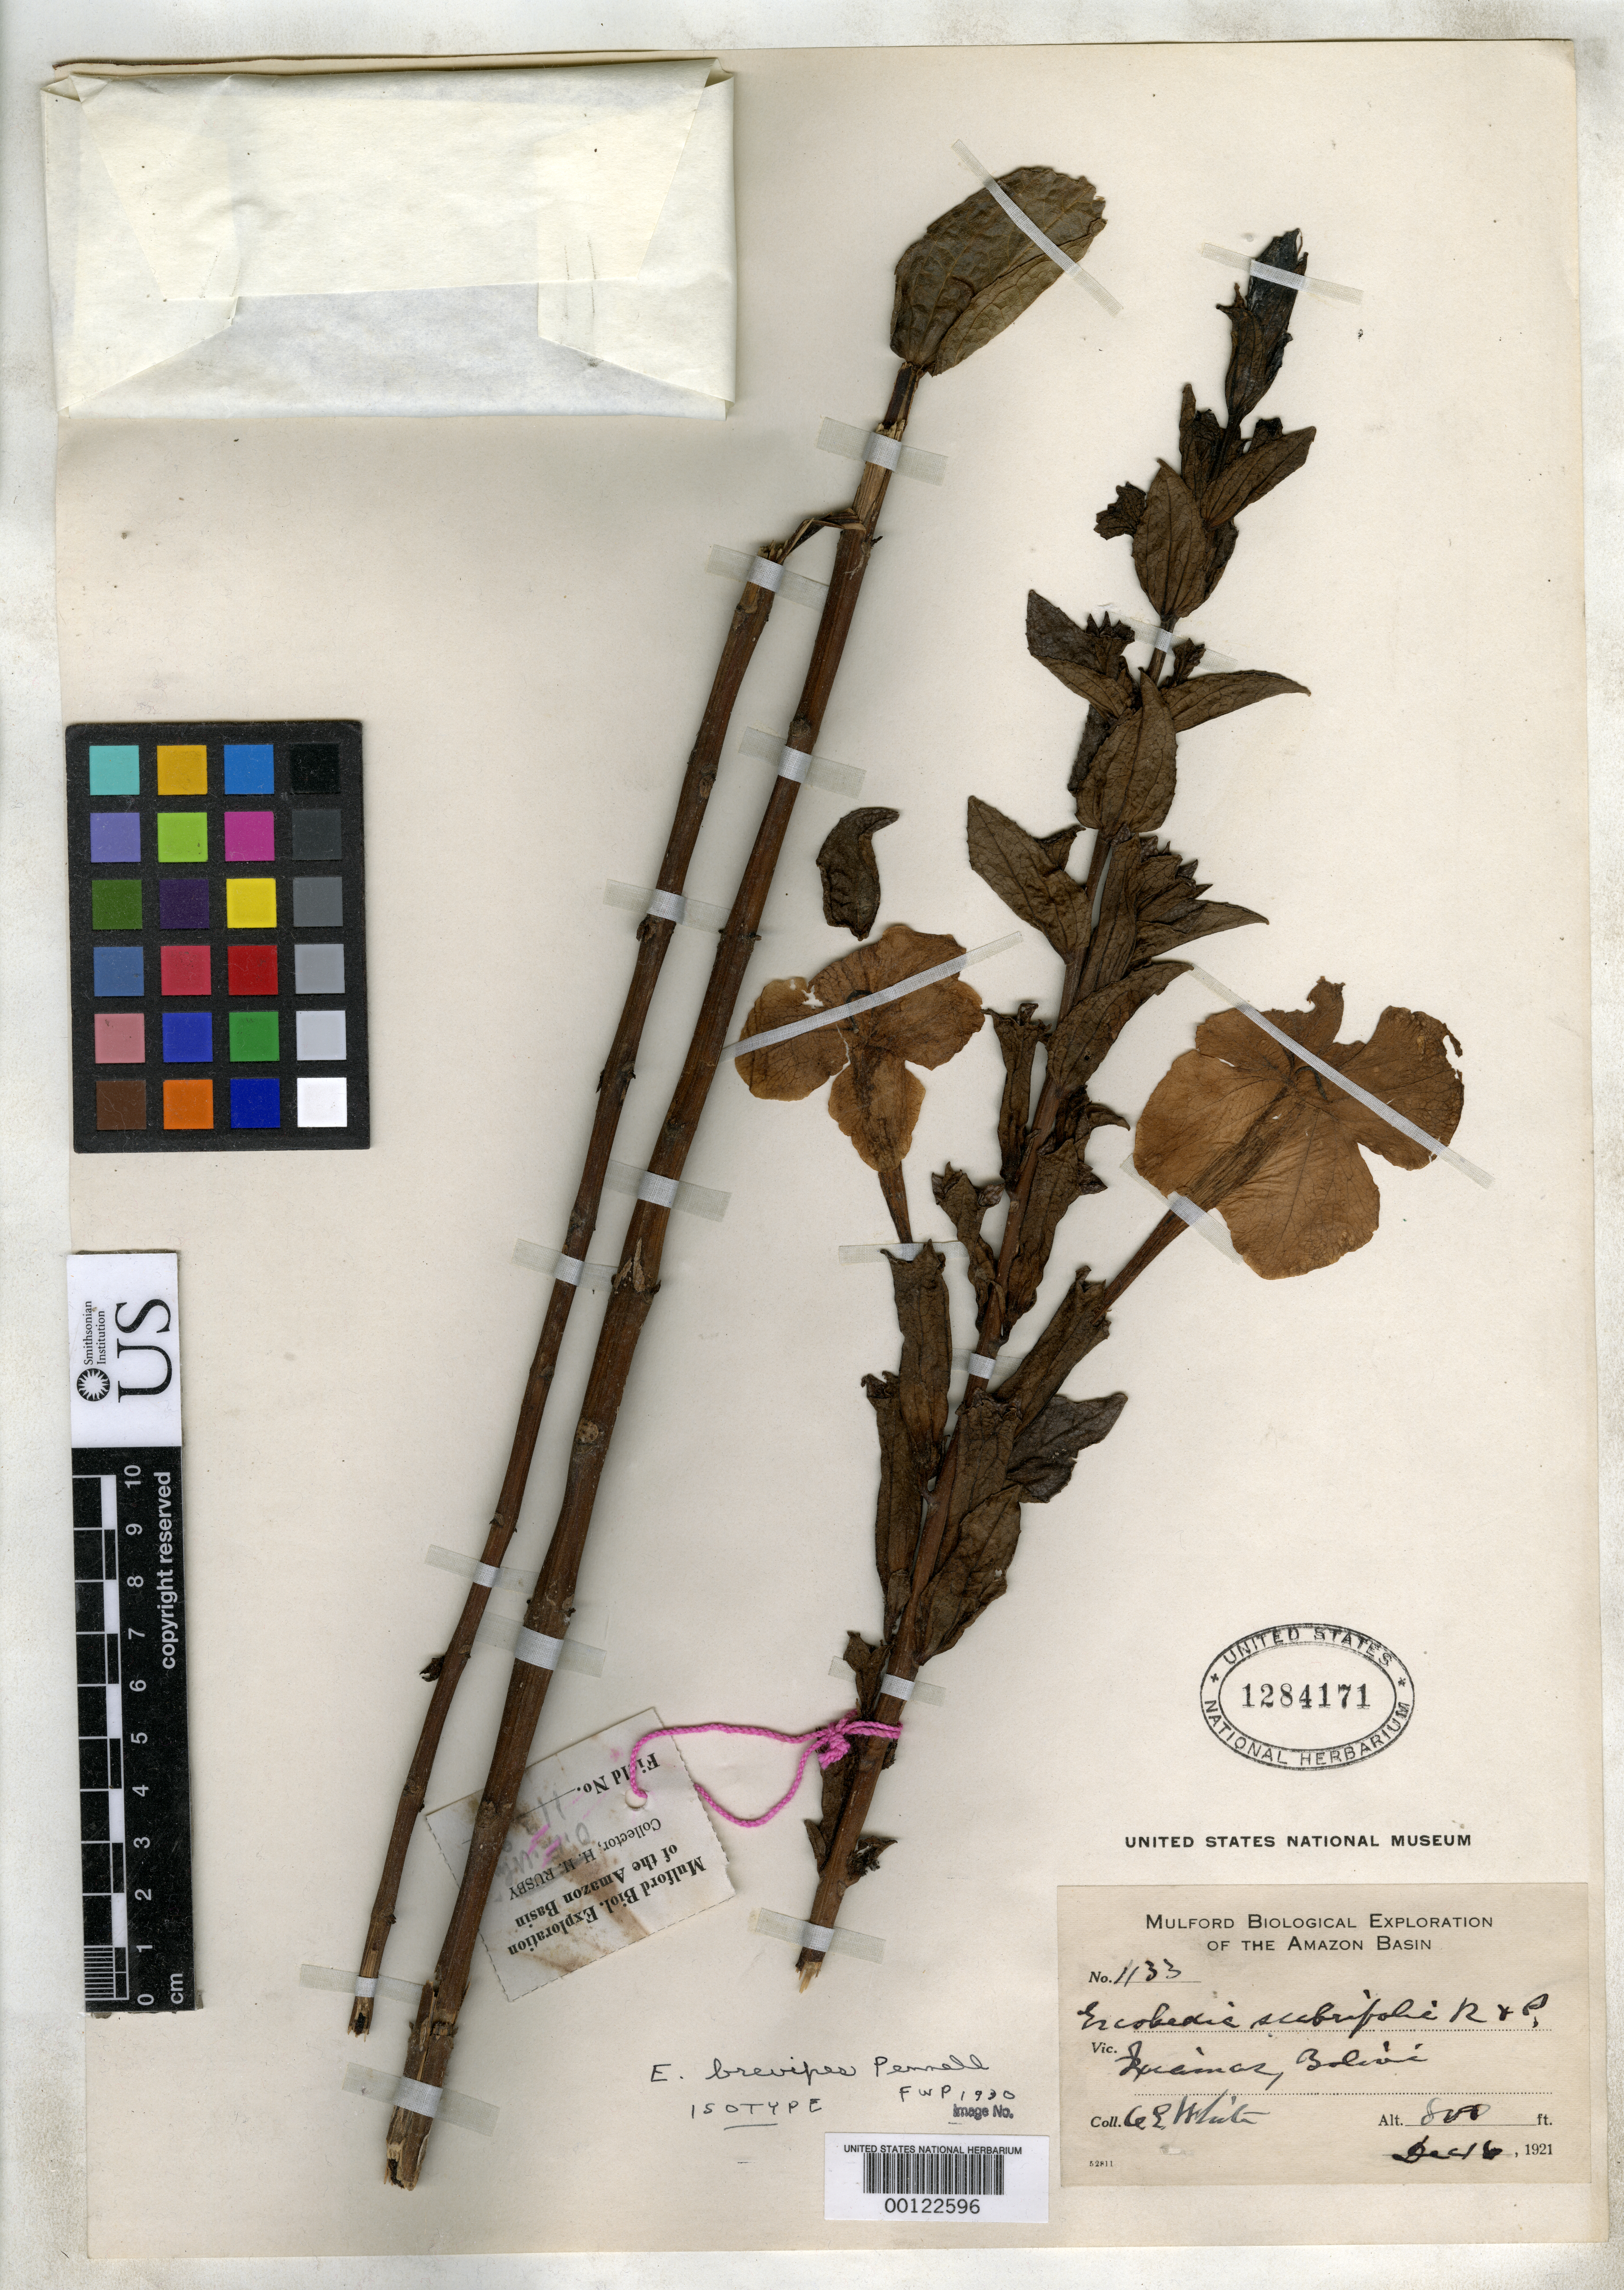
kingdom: Plantae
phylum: Tracheophyta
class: Magnoliopsida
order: Lamiales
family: Orobanchaceae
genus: Escobedia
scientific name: Escobedia brevipes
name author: Pennell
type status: Isotype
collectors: O. E. White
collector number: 1133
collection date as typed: Dec. 16, 1921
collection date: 1921-12-16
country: Bolivia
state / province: La Paz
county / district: Iturralde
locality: Ixiamas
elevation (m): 244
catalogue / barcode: US 1284171